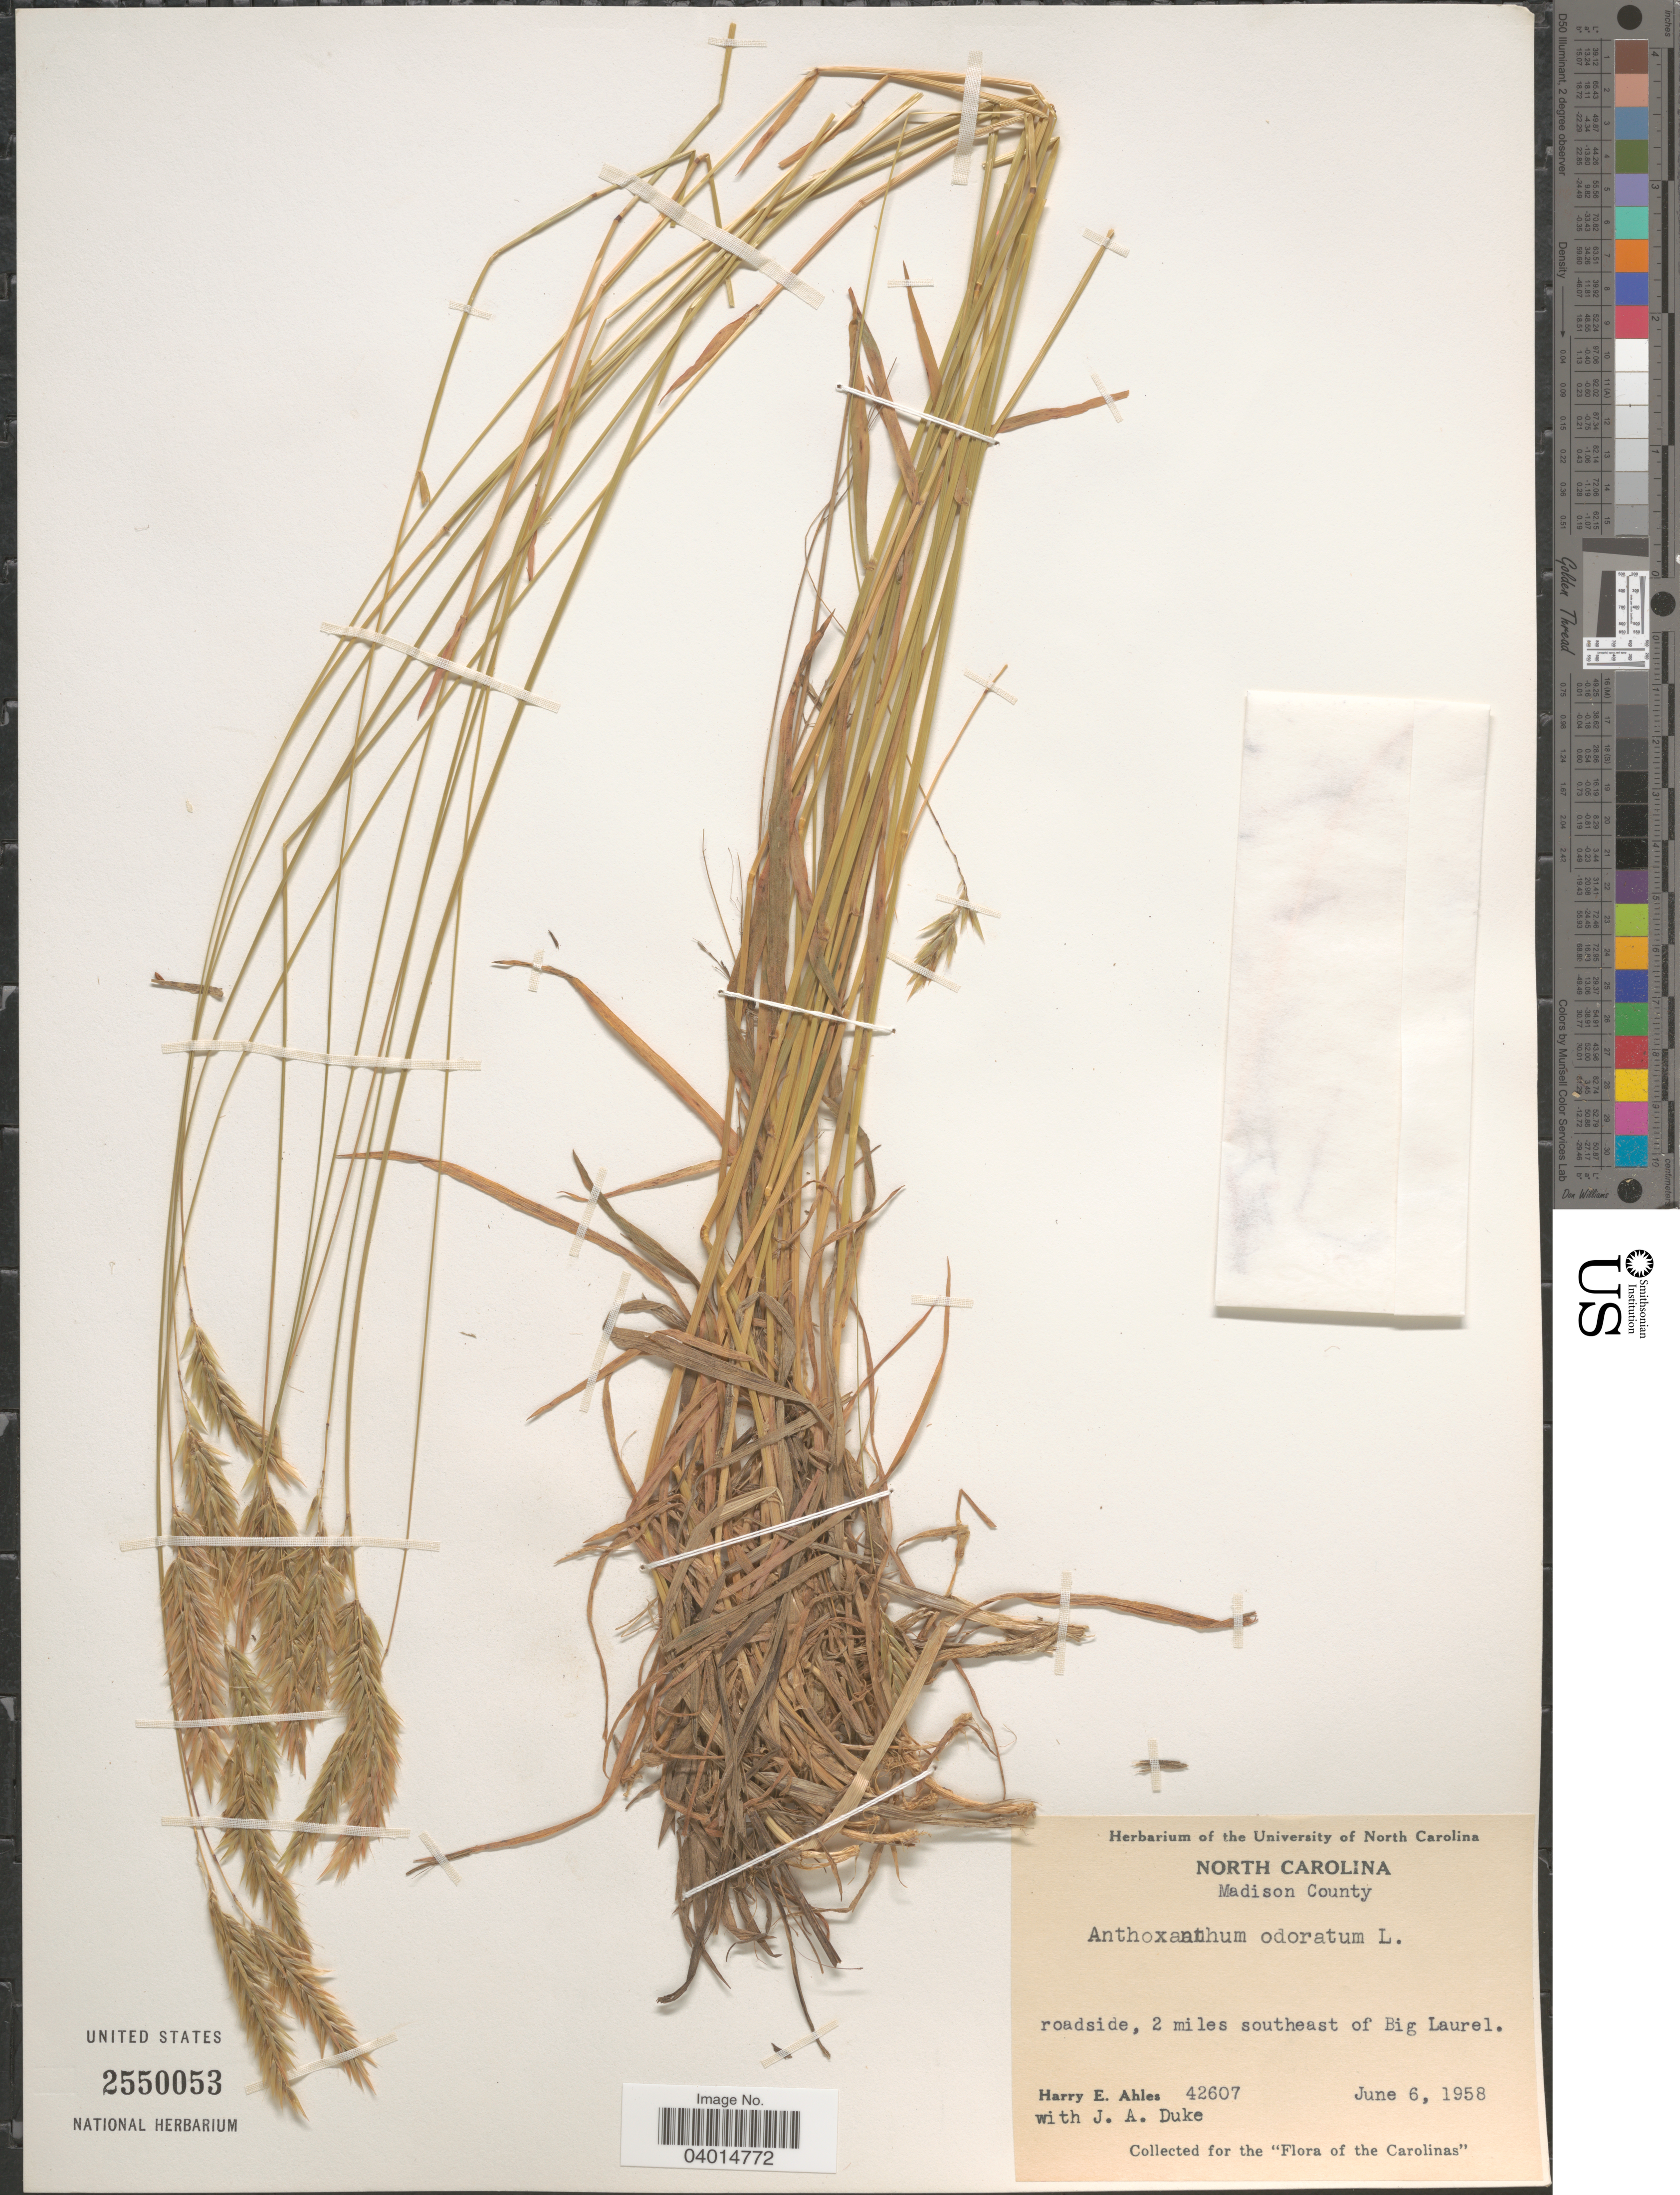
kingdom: Plantae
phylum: Tracheophyta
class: Liliopsida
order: Poales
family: Poaceae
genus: Anthoxanthum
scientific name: Anthoxanthum odoratum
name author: L.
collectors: H. E. Ahles & J. A. Duke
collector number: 42607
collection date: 1958-06-06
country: United States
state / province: North Carolina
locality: Madison County. Roadside, 2 miles southeast of Big Laurel.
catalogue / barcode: US 2550053